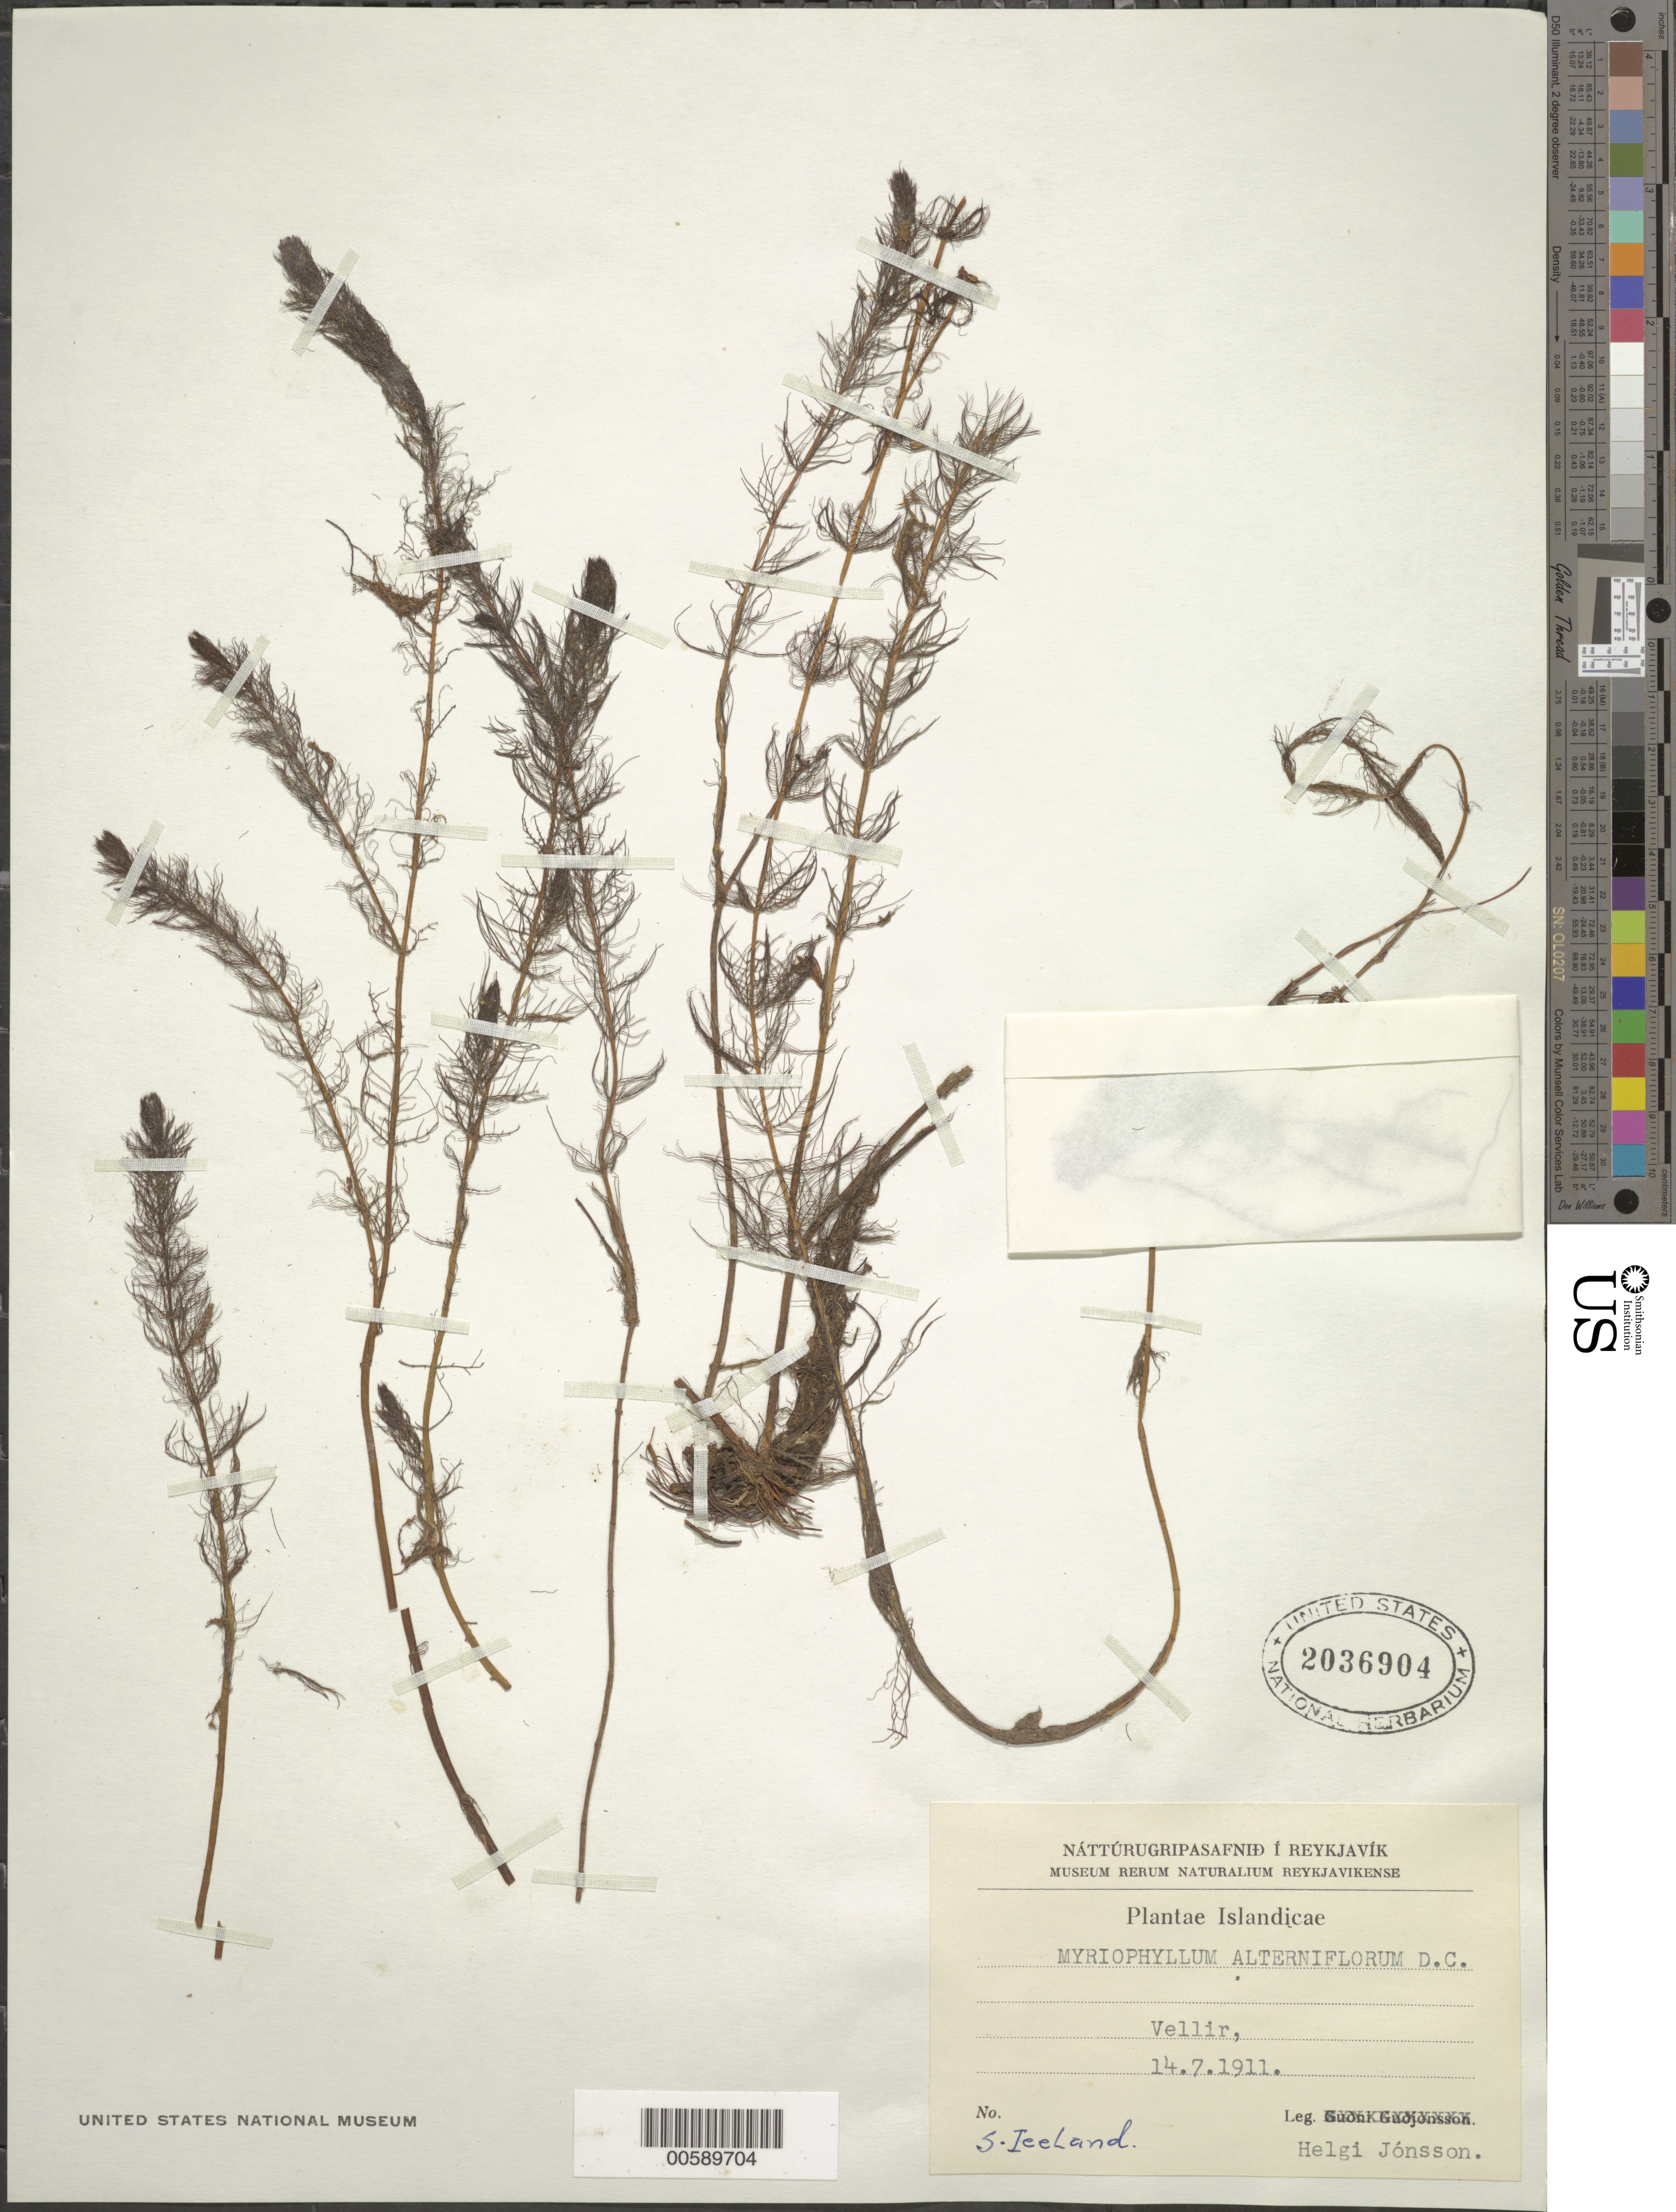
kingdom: Plantae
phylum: Tracheophyta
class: Magnoliopsida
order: Saxifragales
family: Haloragaceae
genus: Myriophyllum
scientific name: Myriophyllum alterniflorum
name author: DC.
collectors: H. Jónsson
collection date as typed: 14 Jul 1911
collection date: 1911-07-14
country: Iceland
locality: Vellir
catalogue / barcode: US 2036904